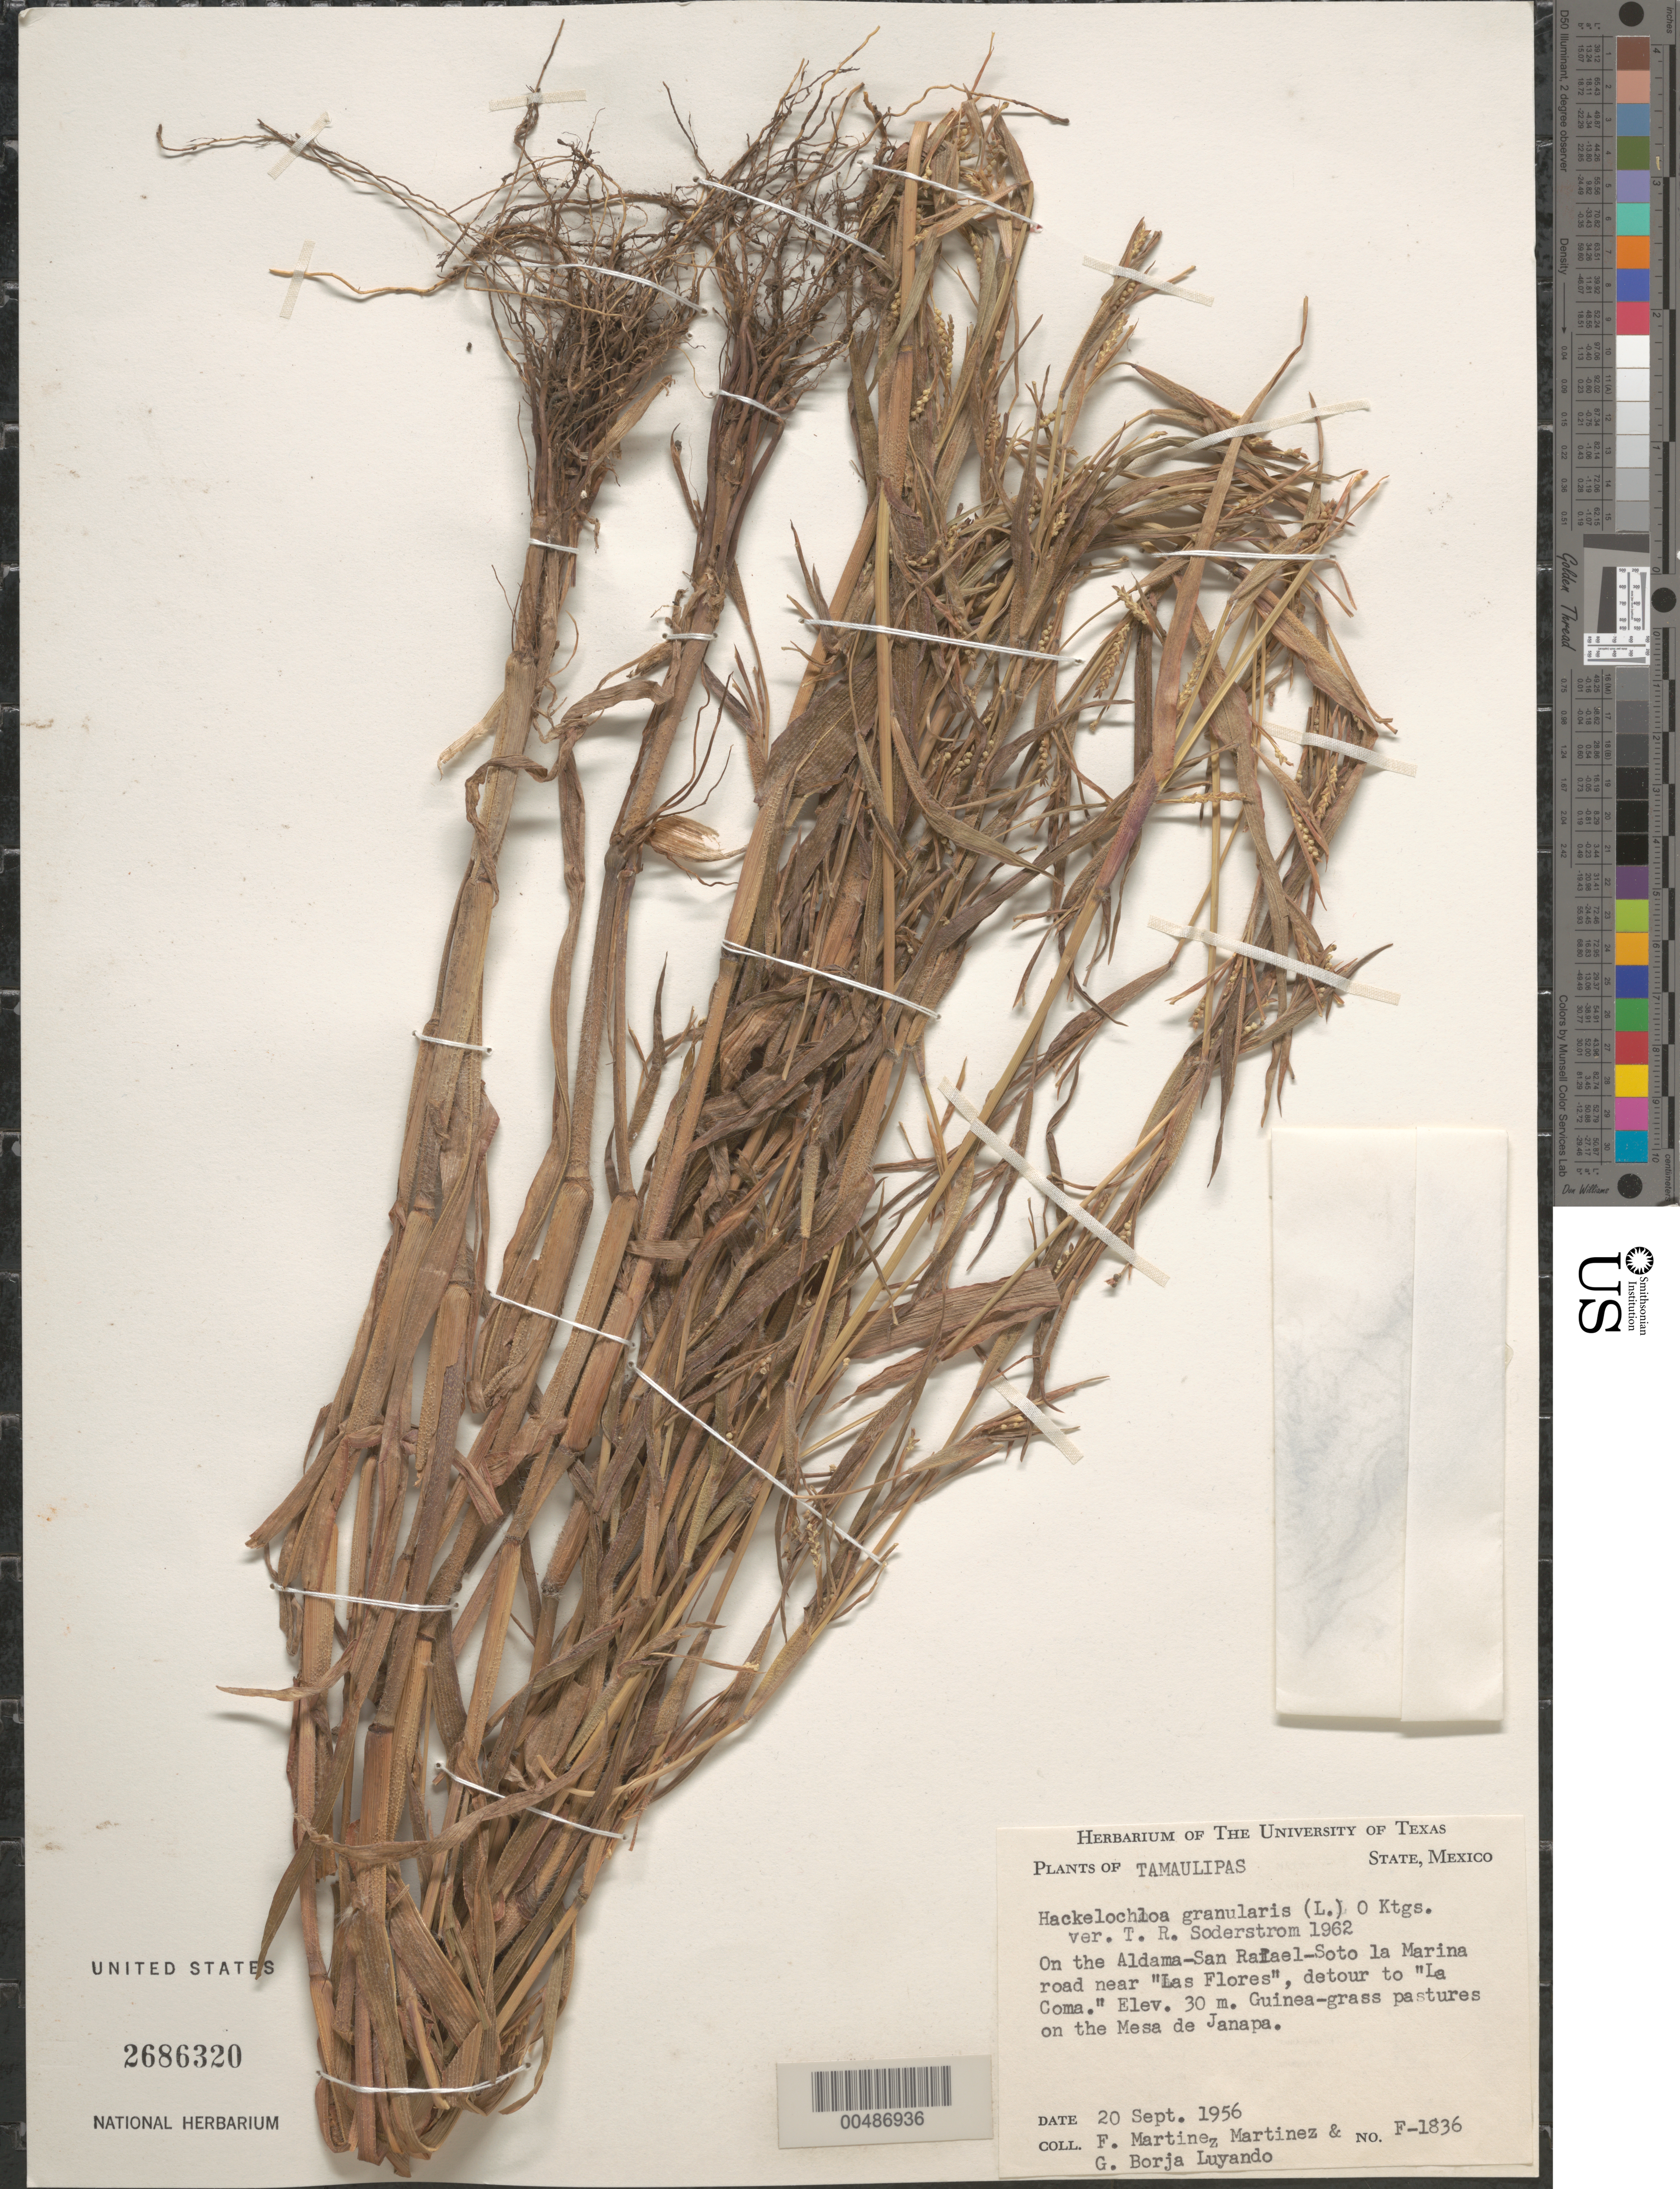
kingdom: Plantae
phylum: Tracheophyta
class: Liliopsida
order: Poales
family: Poaceae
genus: Hackelochloa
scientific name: Hackelochloa granularis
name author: (L.) Kuntze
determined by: Soderstrom, T. R.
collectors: F. Martinez-M. & G. Borja-Luyando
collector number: F-1836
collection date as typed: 20 Sep 1956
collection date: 1956-09-20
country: Mexico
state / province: Tamaulipas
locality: On the Aldama-San Rafael-Soto la Marina rd near Las Flores, detour to La Coma. On the Mesa de Janapa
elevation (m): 30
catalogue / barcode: US 2686320